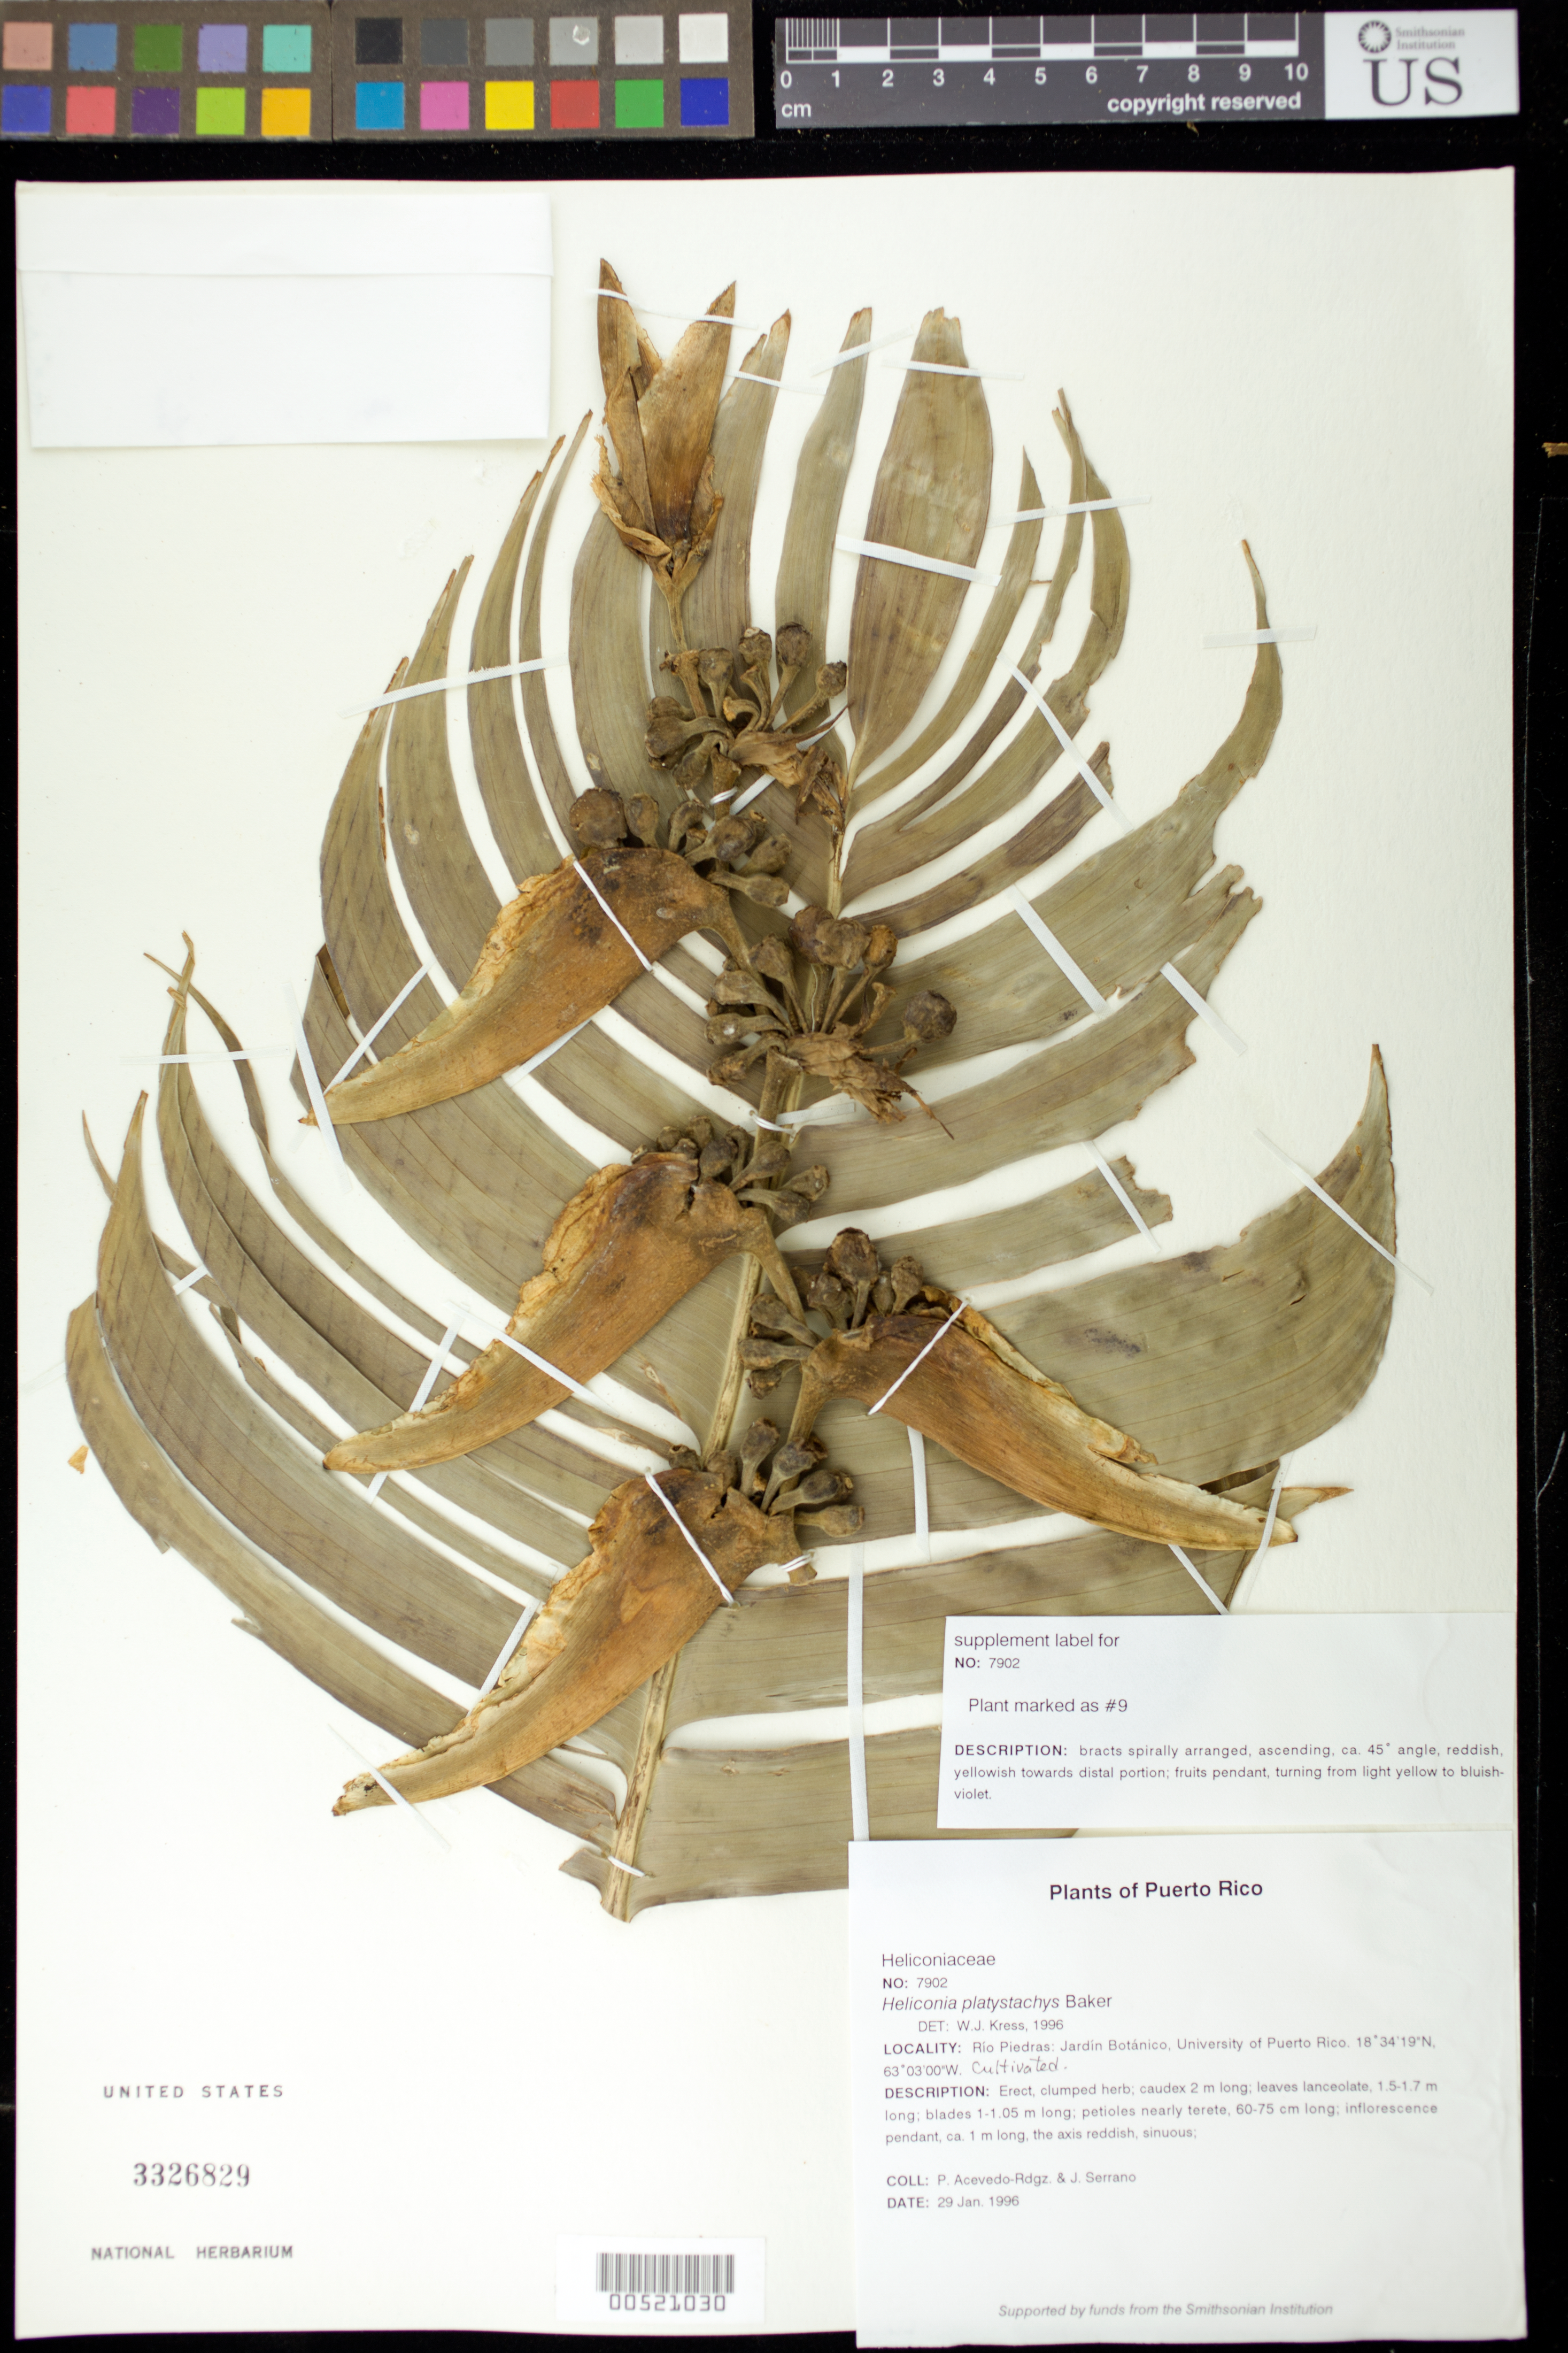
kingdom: Plantae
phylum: Tracheophyta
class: Liliopsida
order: Zingiberales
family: Heliconiaceae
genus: Heliconia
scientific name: Heliconia platystachys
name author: Baker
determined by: Kress, W. J., (US), Smithsonian Institution - National Museum of Natural History (UNITED STATES)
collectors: P. Acevedo-Rodr. & J. Serrano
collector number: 7902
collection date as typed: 29 Jan 1996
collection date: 1996-01-29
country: Puerto Rico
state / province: San Juan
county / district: Río Piedras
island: Puerto Rico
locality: Río Piedras: Jardín Botánico University of Puerto Rico.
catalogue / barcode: US 3326829